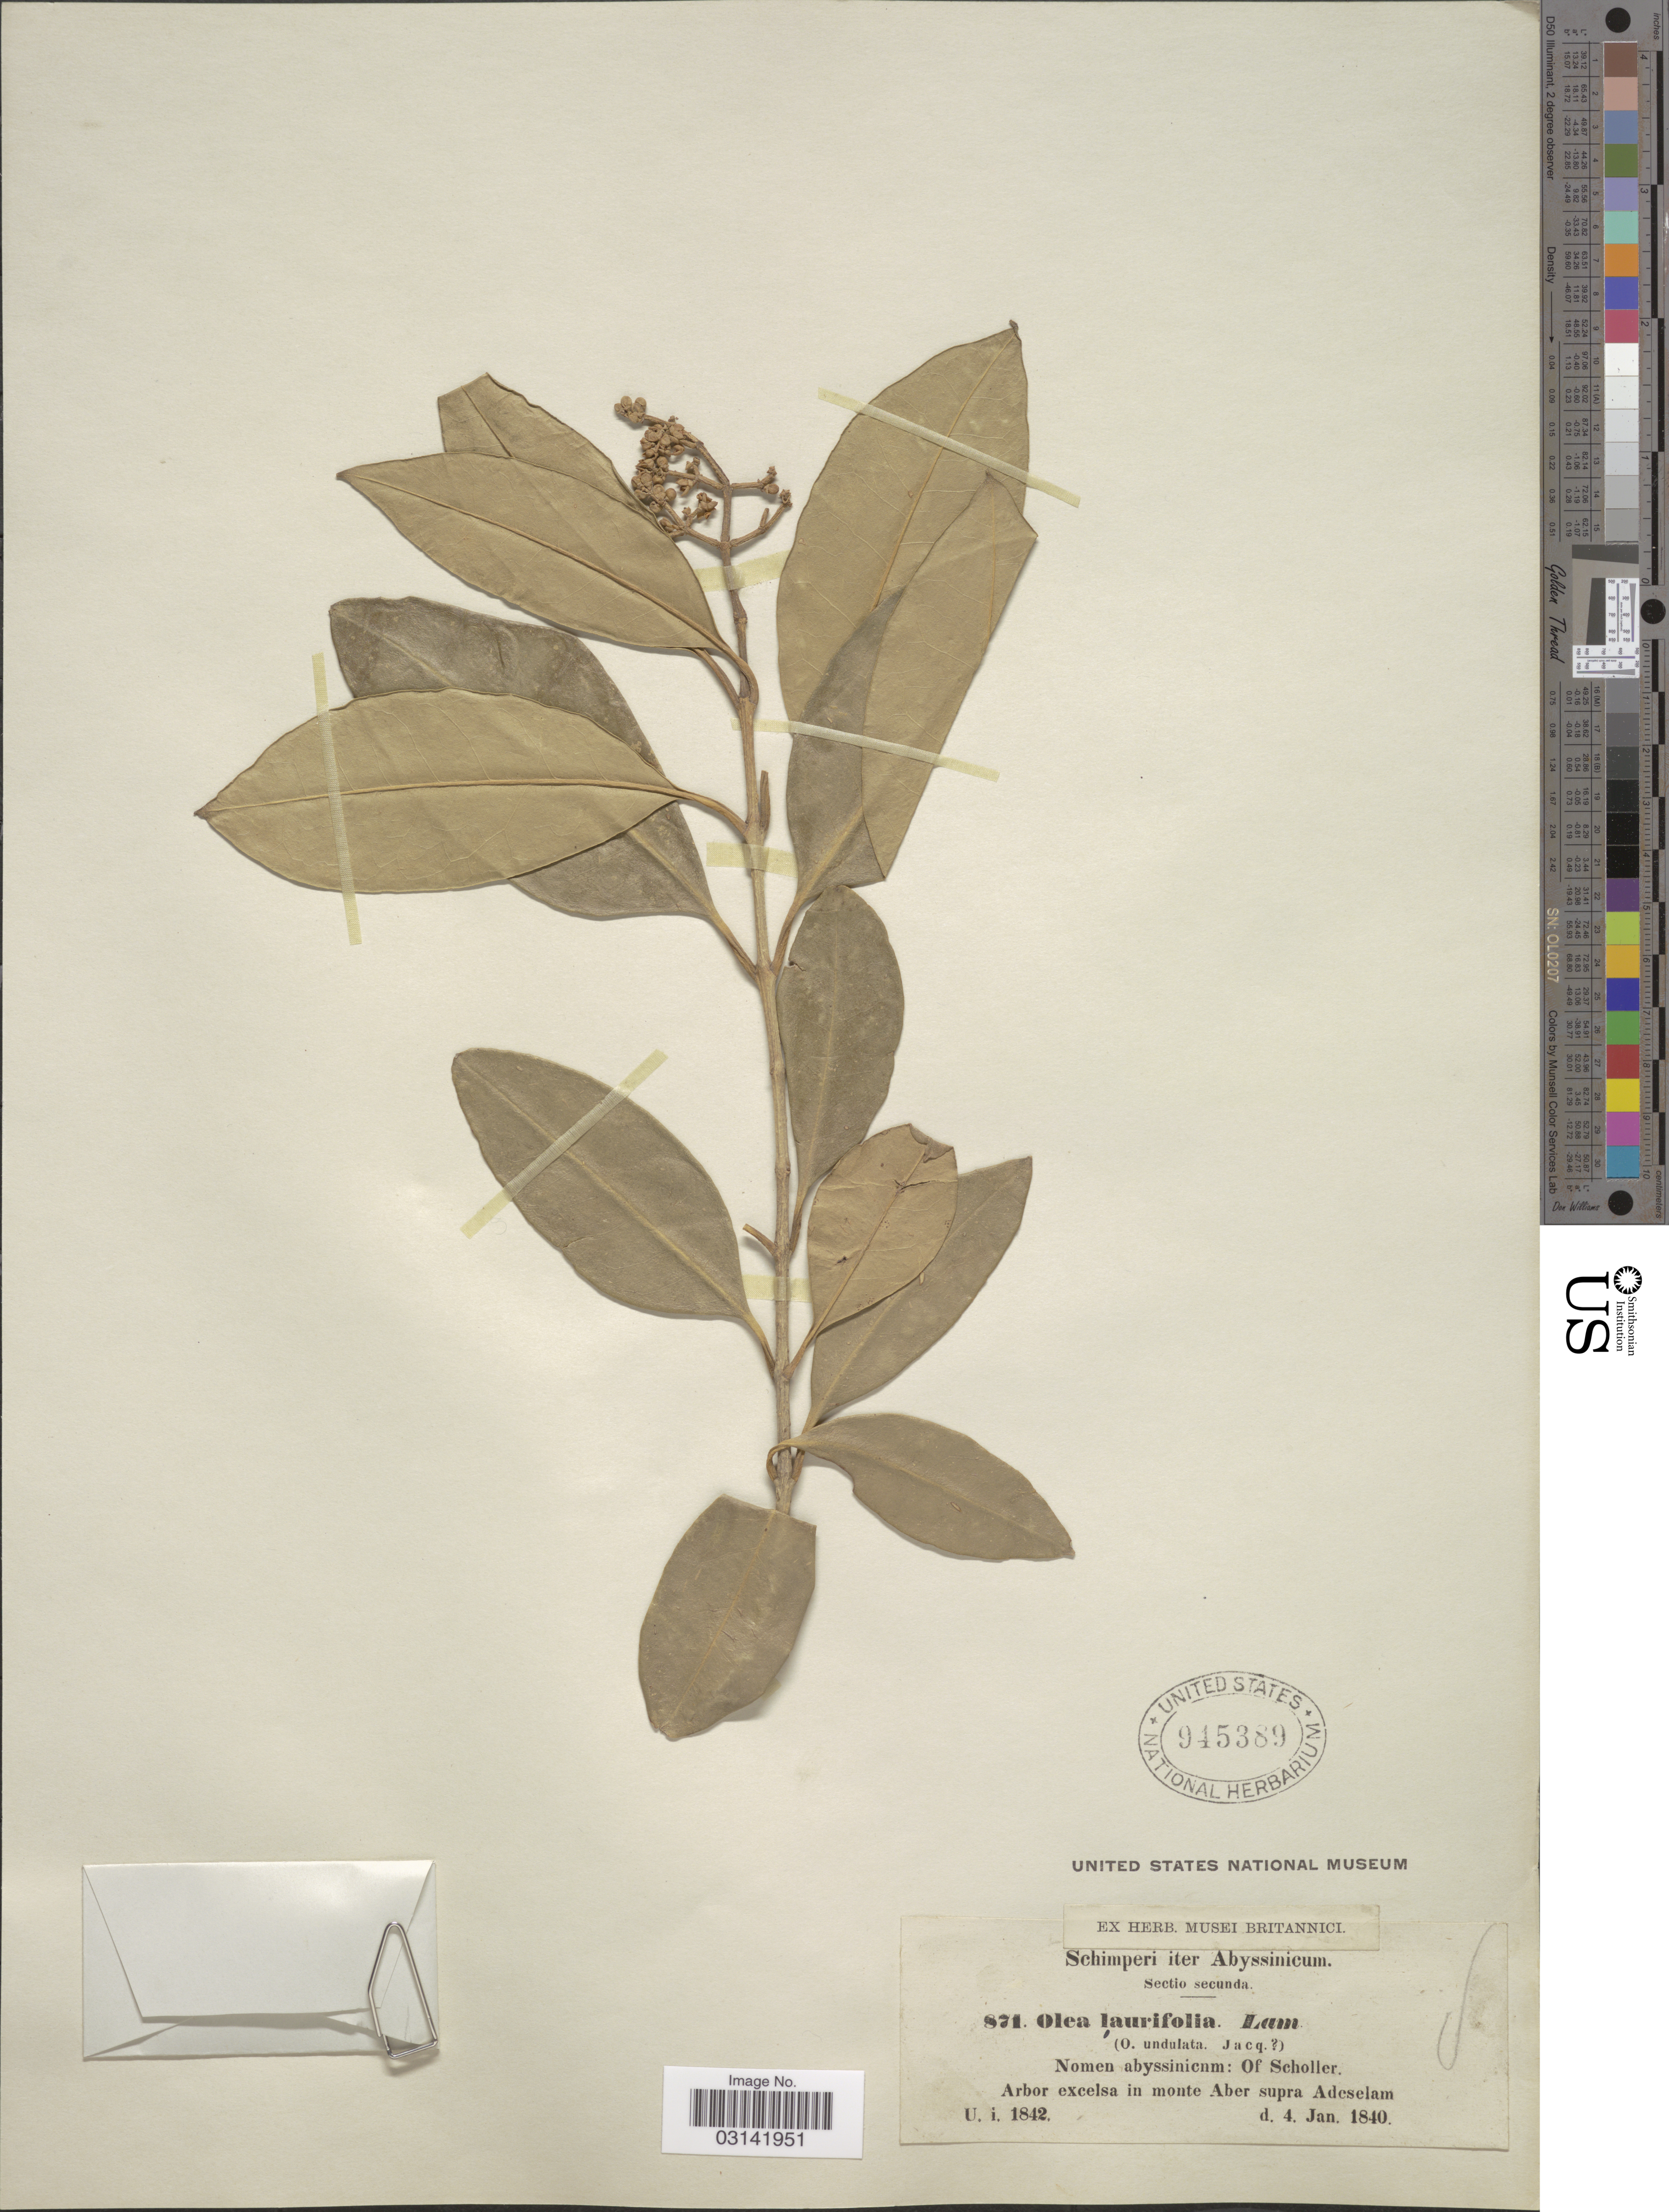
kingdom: Plantae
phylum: Tracheophyta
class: Magnoliopsida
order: Lamiales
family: Oleaceae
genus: Olea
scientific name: Olea laurifolia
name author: Lam.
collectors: -. Schimper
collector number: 871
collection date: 1840-01-04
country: Eritrea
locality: Abyssinicum. Arbor excelsa in monte Aber supra Adeselam.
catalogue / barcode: US 945389